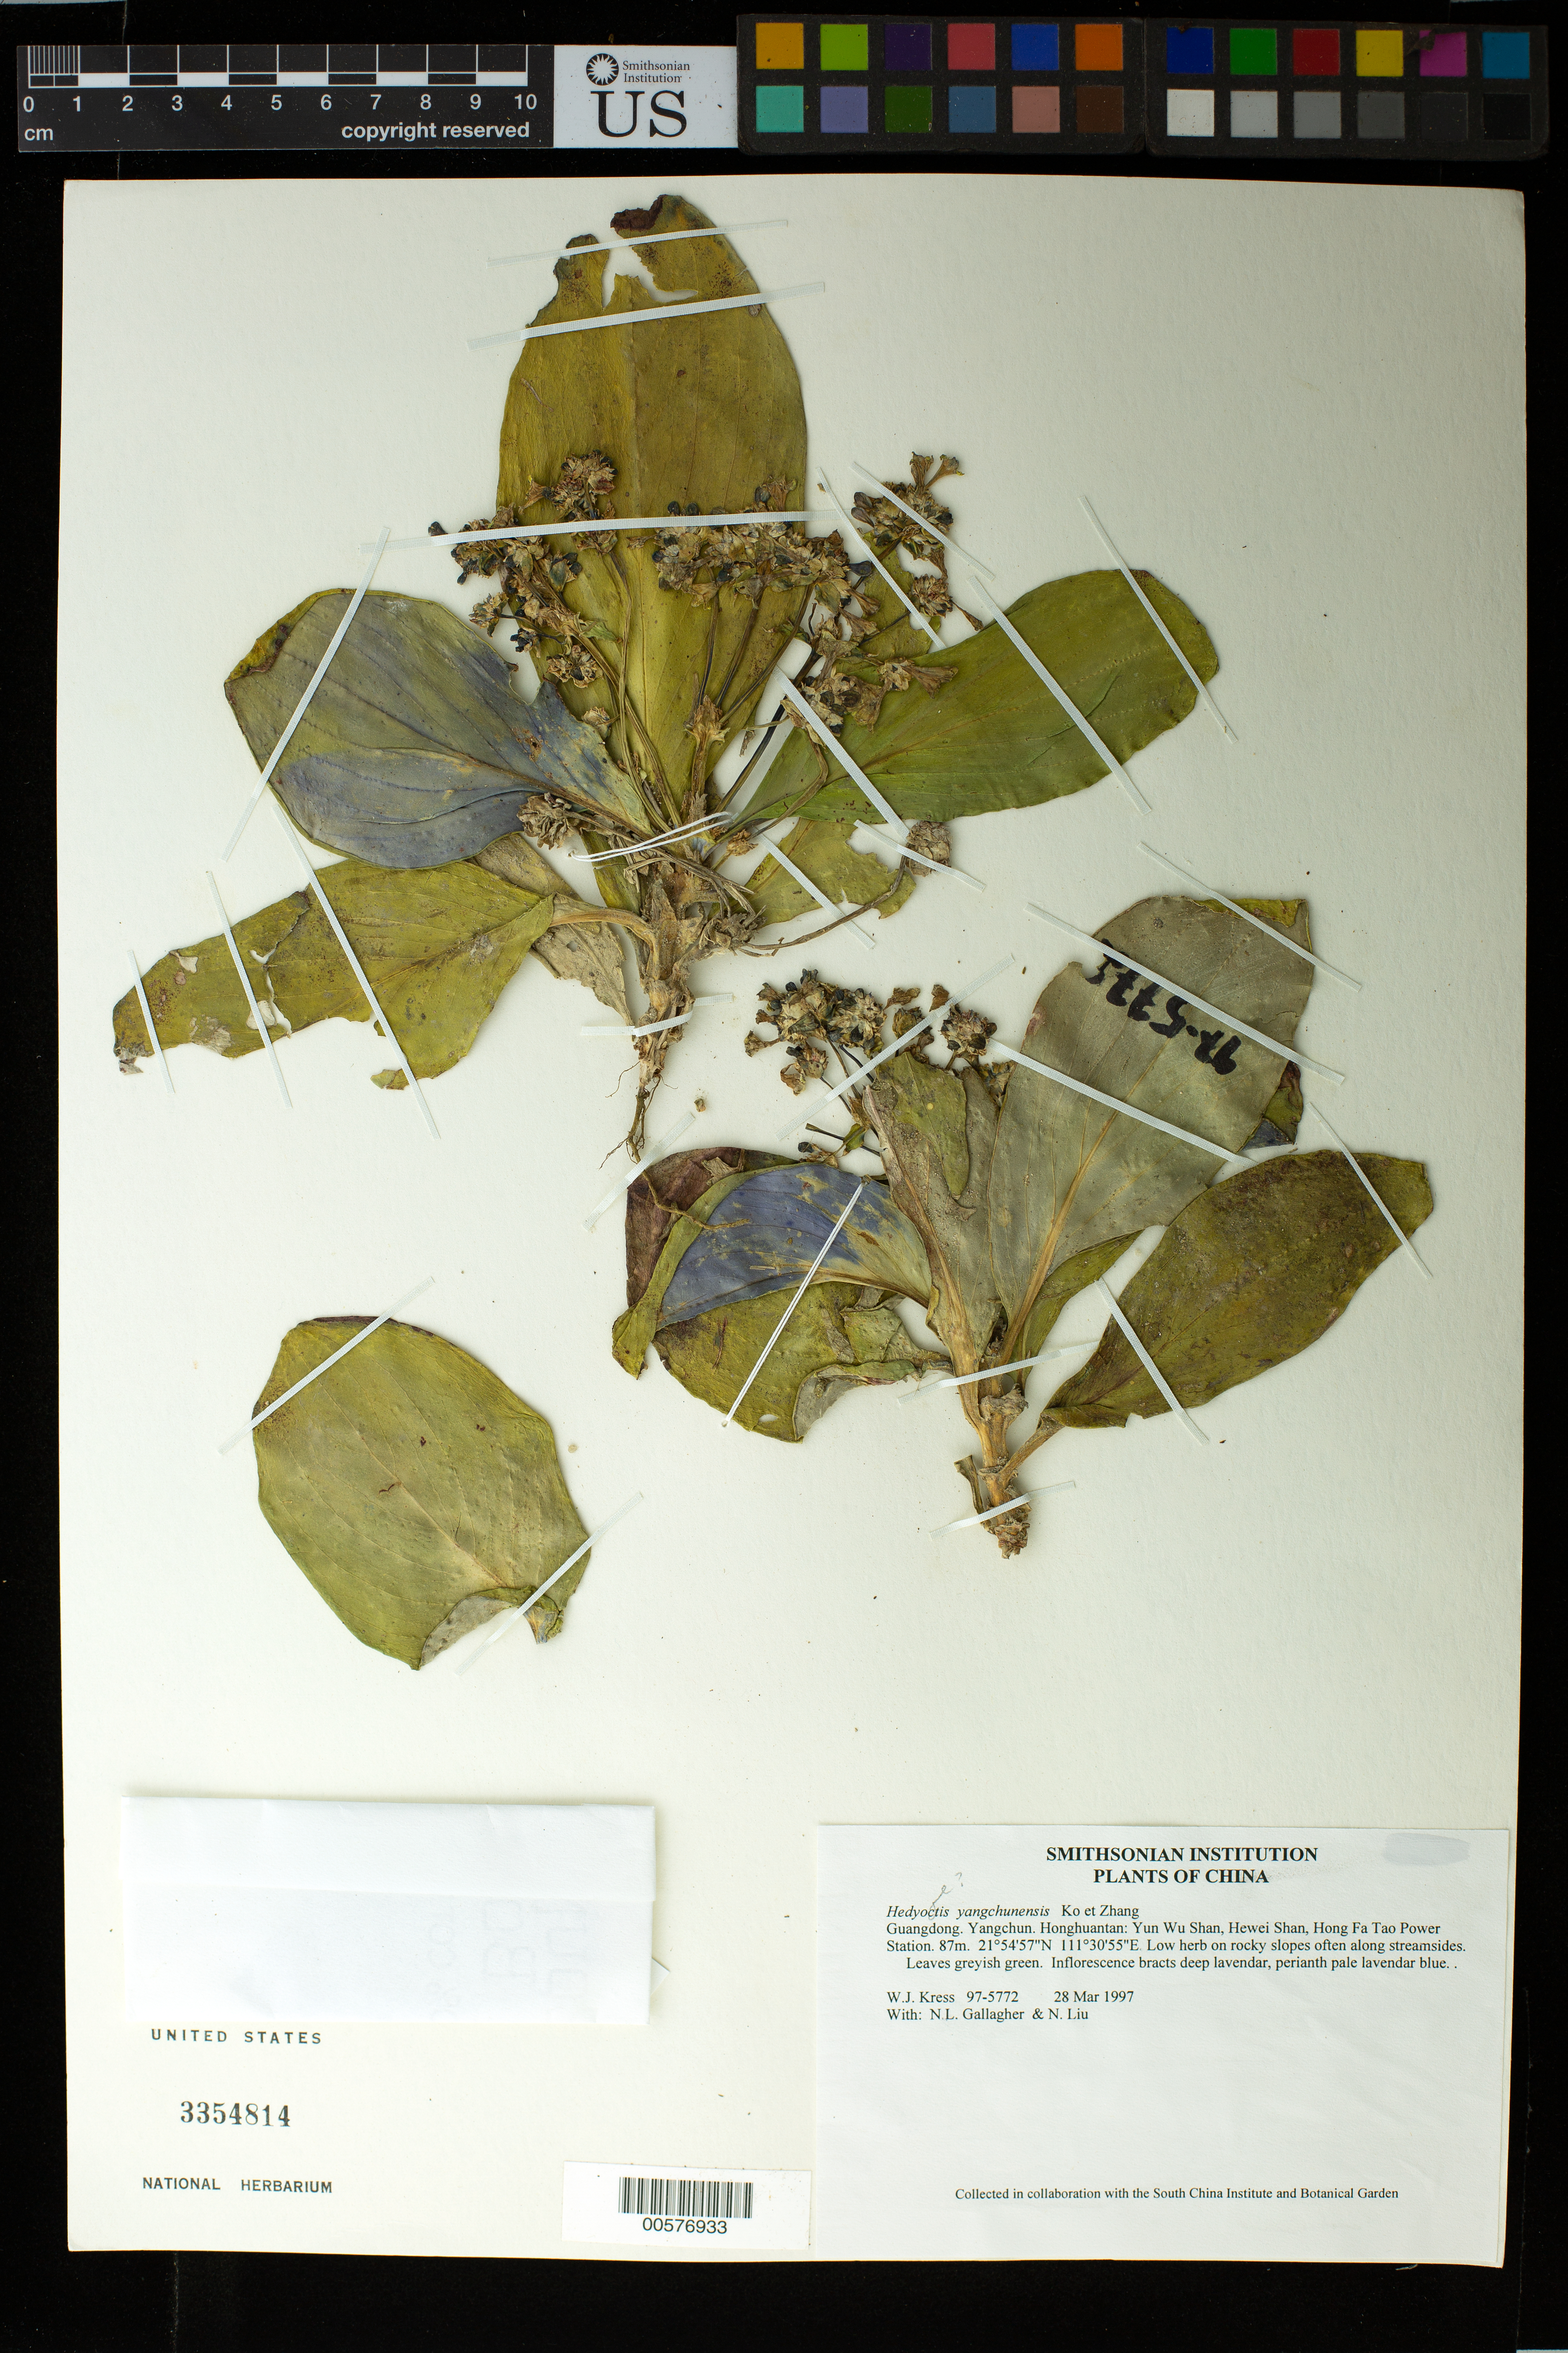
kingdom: Plantae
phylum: Tracheophyta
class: Magnoliopsida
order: Gentianales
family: Rubiaceae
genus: Hedyotis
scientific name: Hedyotis yangchunensis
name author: W.C. Ko & M. Zhang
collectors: W. J. Kress, N. L. Gallagher & N. Liu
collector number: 97-5772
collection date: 1997-03-28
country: China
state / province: Guangdong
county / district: Yangchun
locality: Honghuantan: Yun Wu Shan, Hewei Shan, Hong Fa Tao Power Station.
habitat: Low herb on rocky slopes often along streamsides.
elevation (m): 87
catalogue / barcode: US 3354814